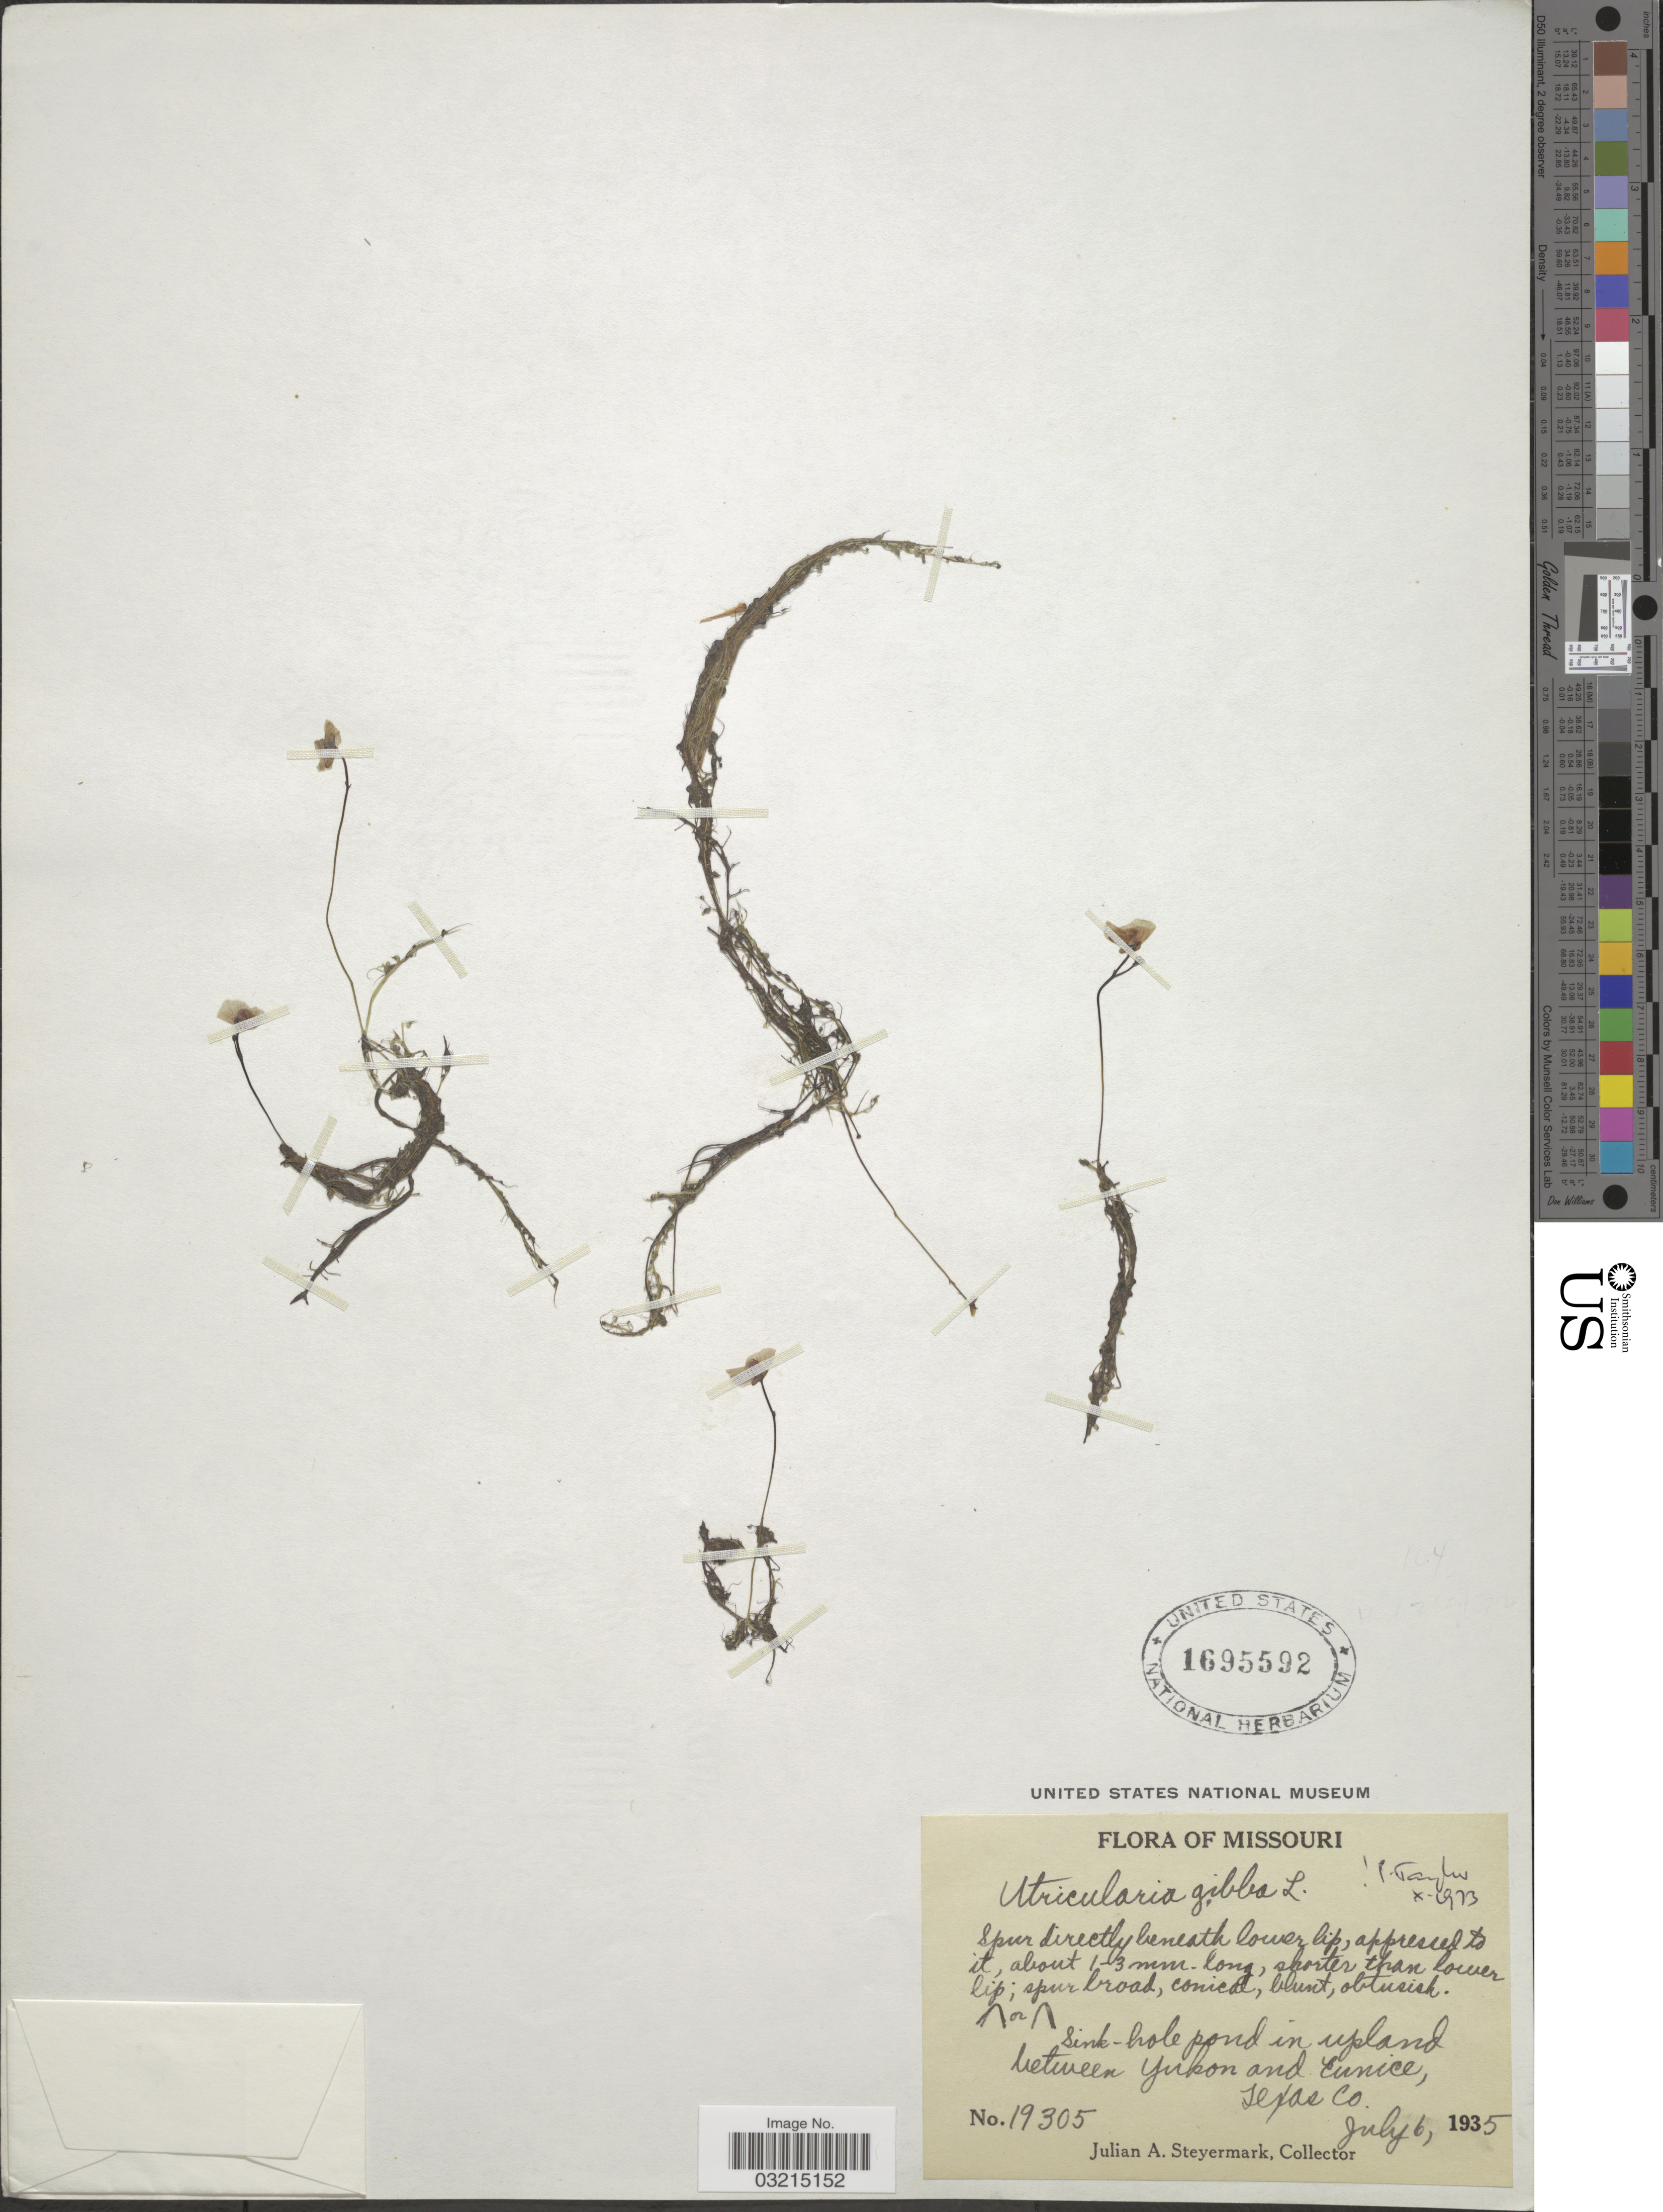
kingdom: Plantae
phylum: Tracheophyta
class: Magnoliopsida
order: Lamiales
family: Lentibulariaceae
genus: Utricularia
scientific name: Utricularia gibba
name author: L.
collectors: J. Steyermark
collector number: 19305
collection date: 1935-07-06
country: United States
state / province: Missouri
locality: Sink-hole pond in upland between Yukon and Eunice, Texas Co.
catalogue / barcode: US 1695592